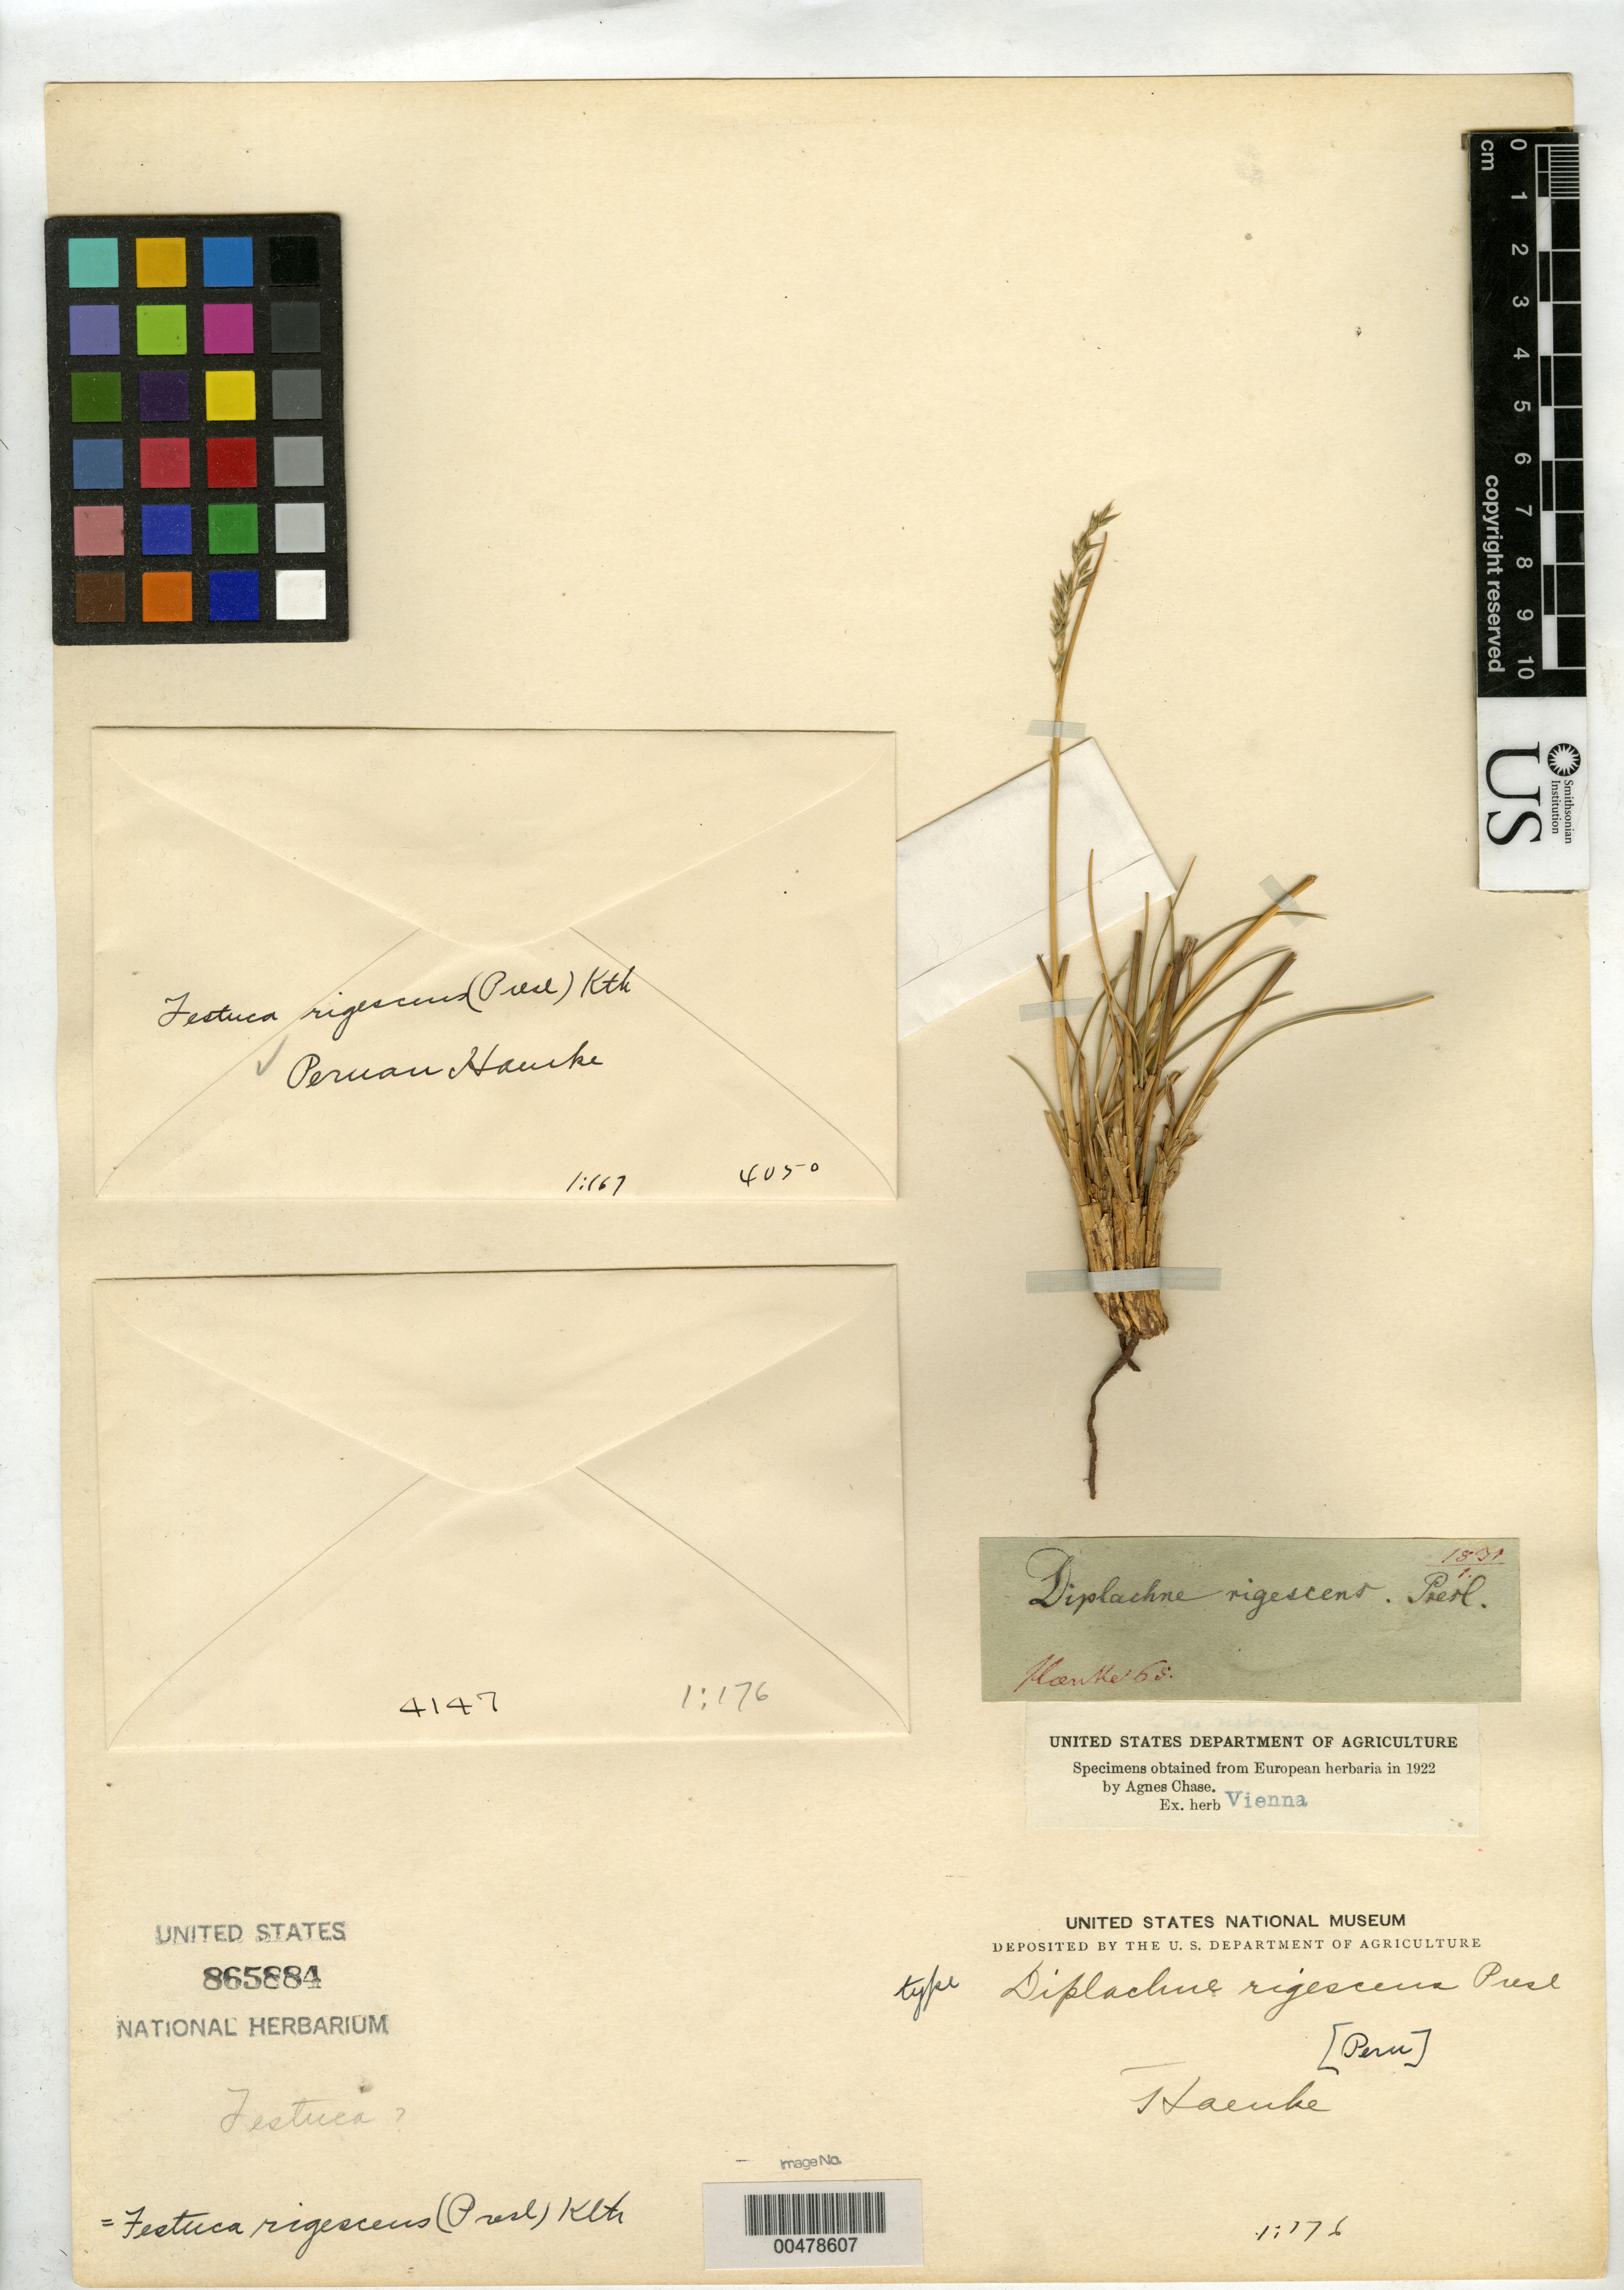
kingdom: Plantae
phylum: Tracheophyta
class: Liliopsida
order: Poales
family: Poaceae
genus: Diplachne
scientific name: Diplachne rigescens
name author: C. Presl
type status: Type Collection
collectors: T. P. X. Haenke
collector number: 69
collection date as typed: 1871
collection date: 1871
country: Peru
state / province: San Martín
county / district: Mariscal Cáceres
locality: Rio Huallaga, margen Derecha del; Balsa Probana; dtto. Tocache Nuevo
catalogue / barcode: US 865884